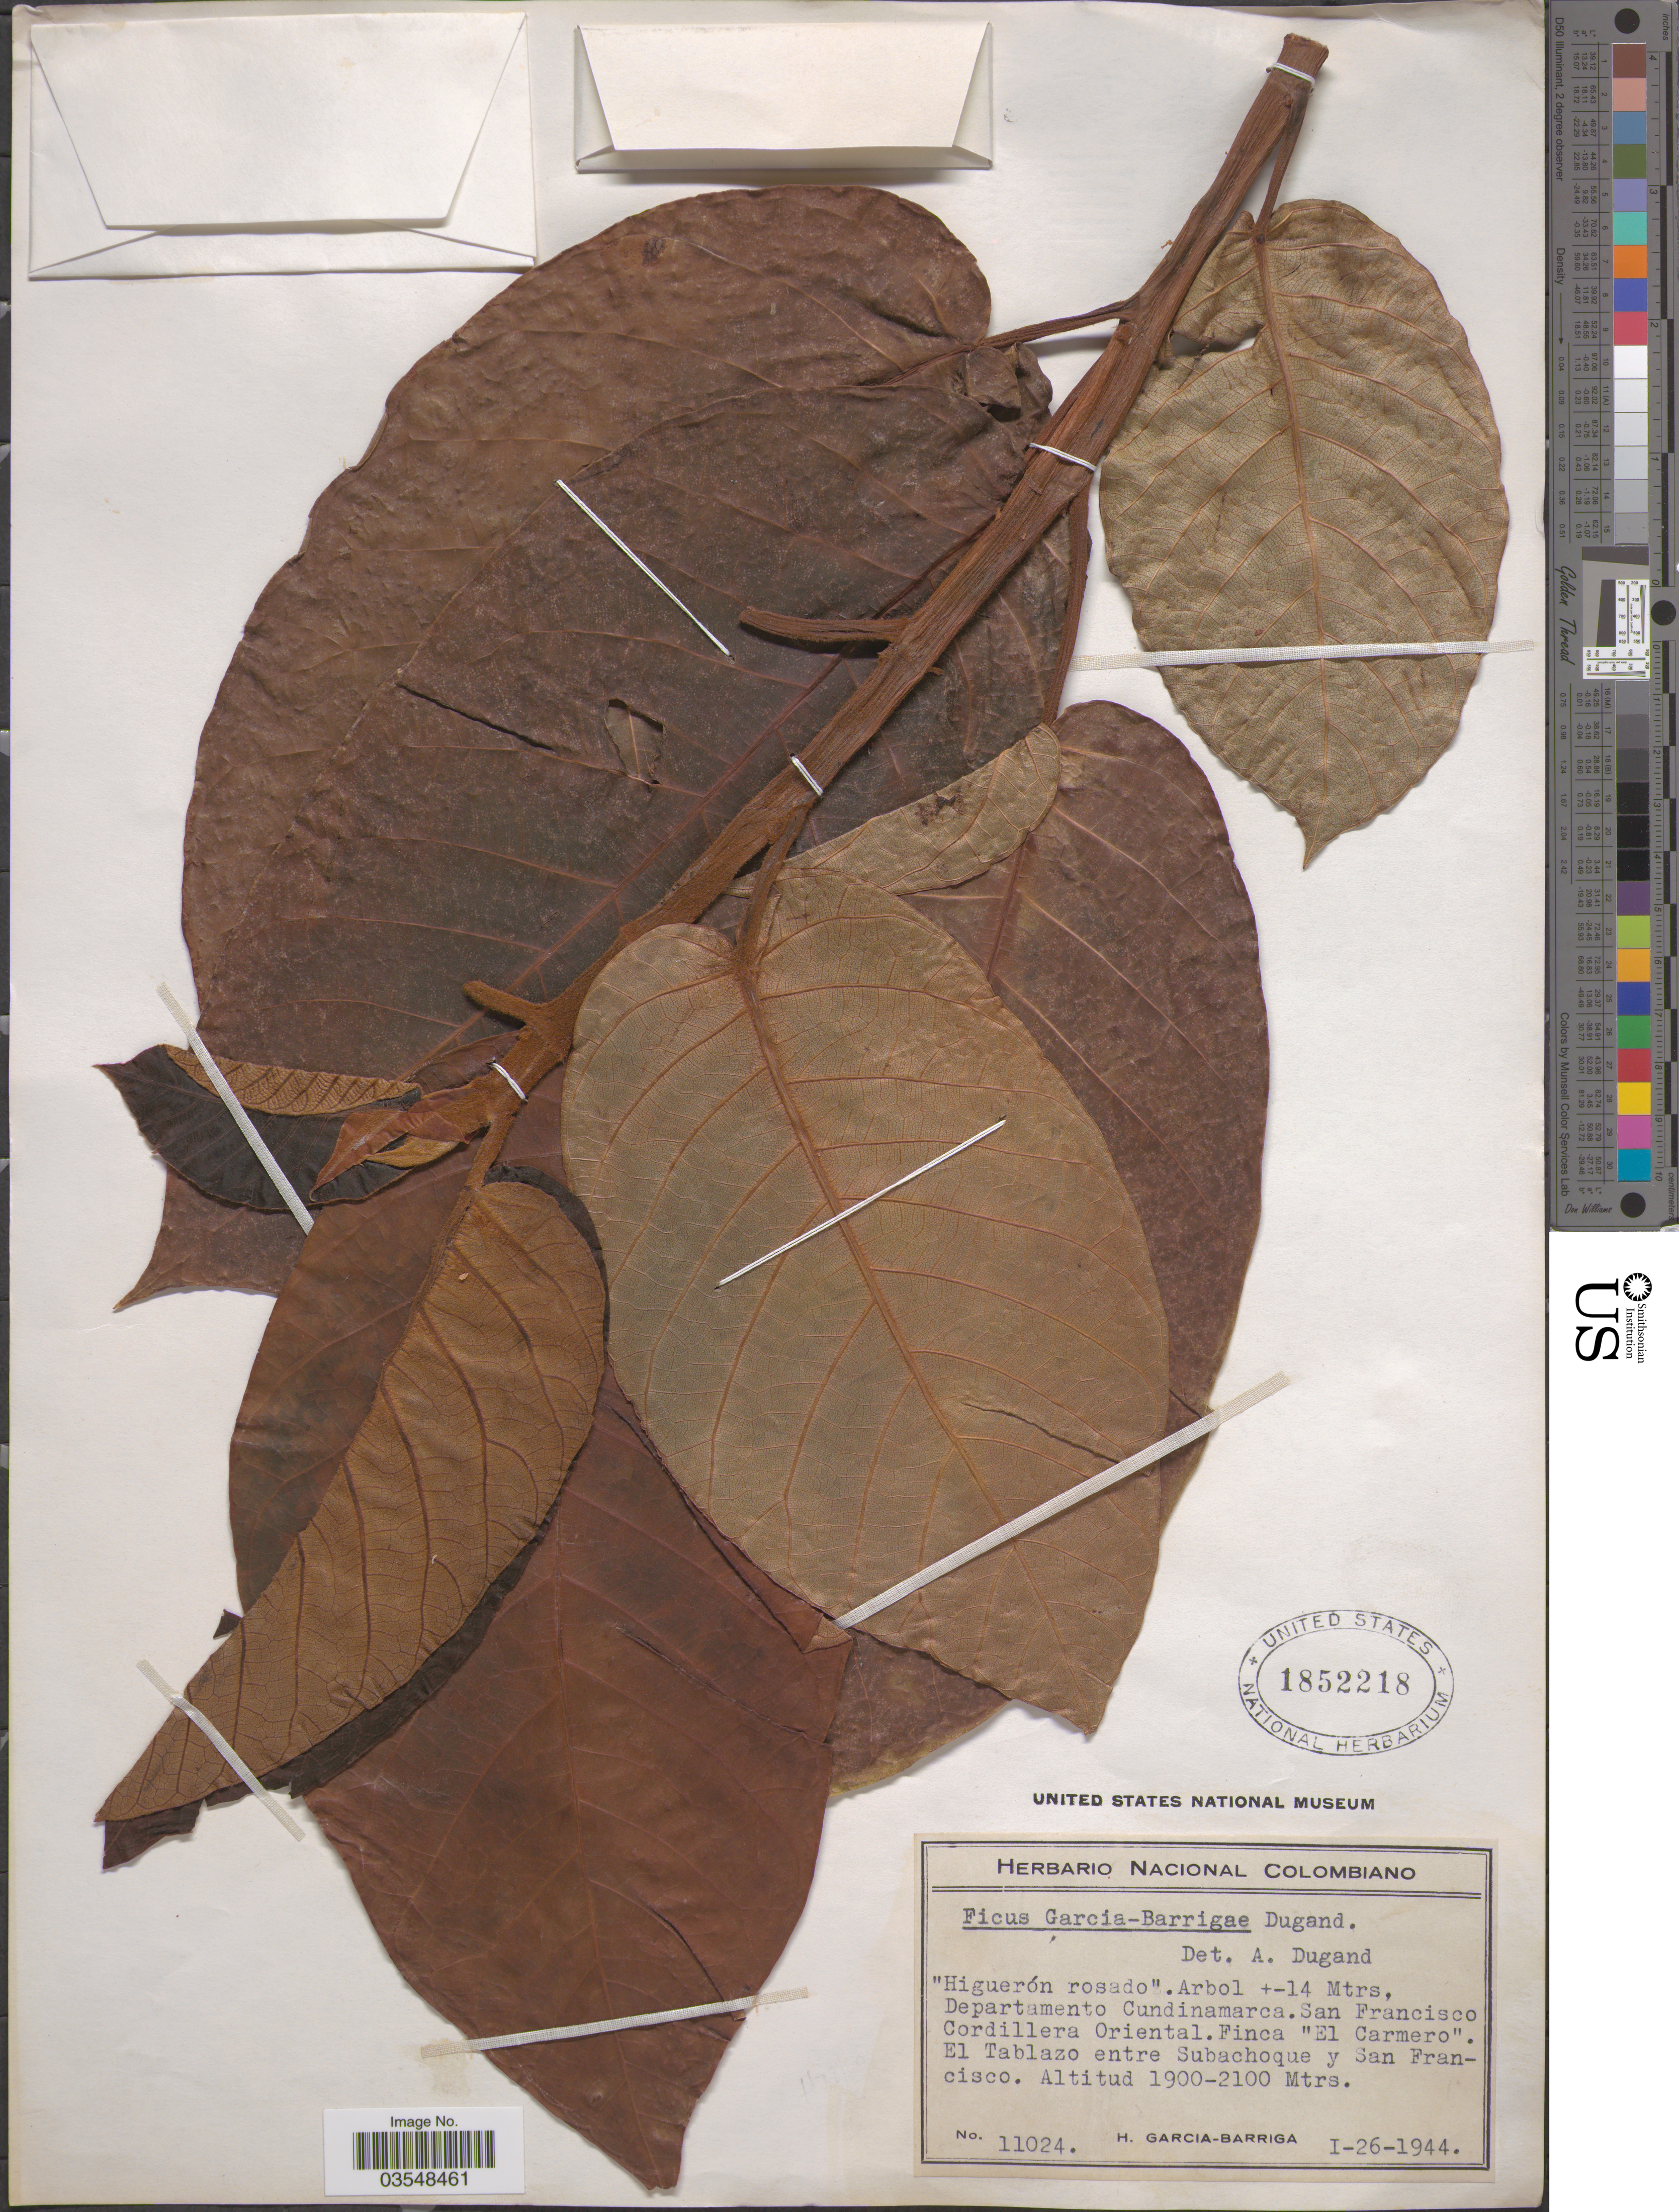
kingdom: Plantae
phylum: Tracheophyta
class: Magnoliopsida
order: Rosales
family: Moraceae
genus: Ficus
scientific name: Ficus garcia-barrigae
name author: Dugand G.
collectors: H. García Barriga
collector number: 11024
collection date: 1944-01-26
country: Colombia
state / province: Cundinamarca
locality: Departamento Cundinamarca. San Francisco Cordillera Oriental. Finca "El Carmero". El Tablazo entre Subachoque y San Francisco.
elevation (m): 1900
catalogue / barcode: US 1852218